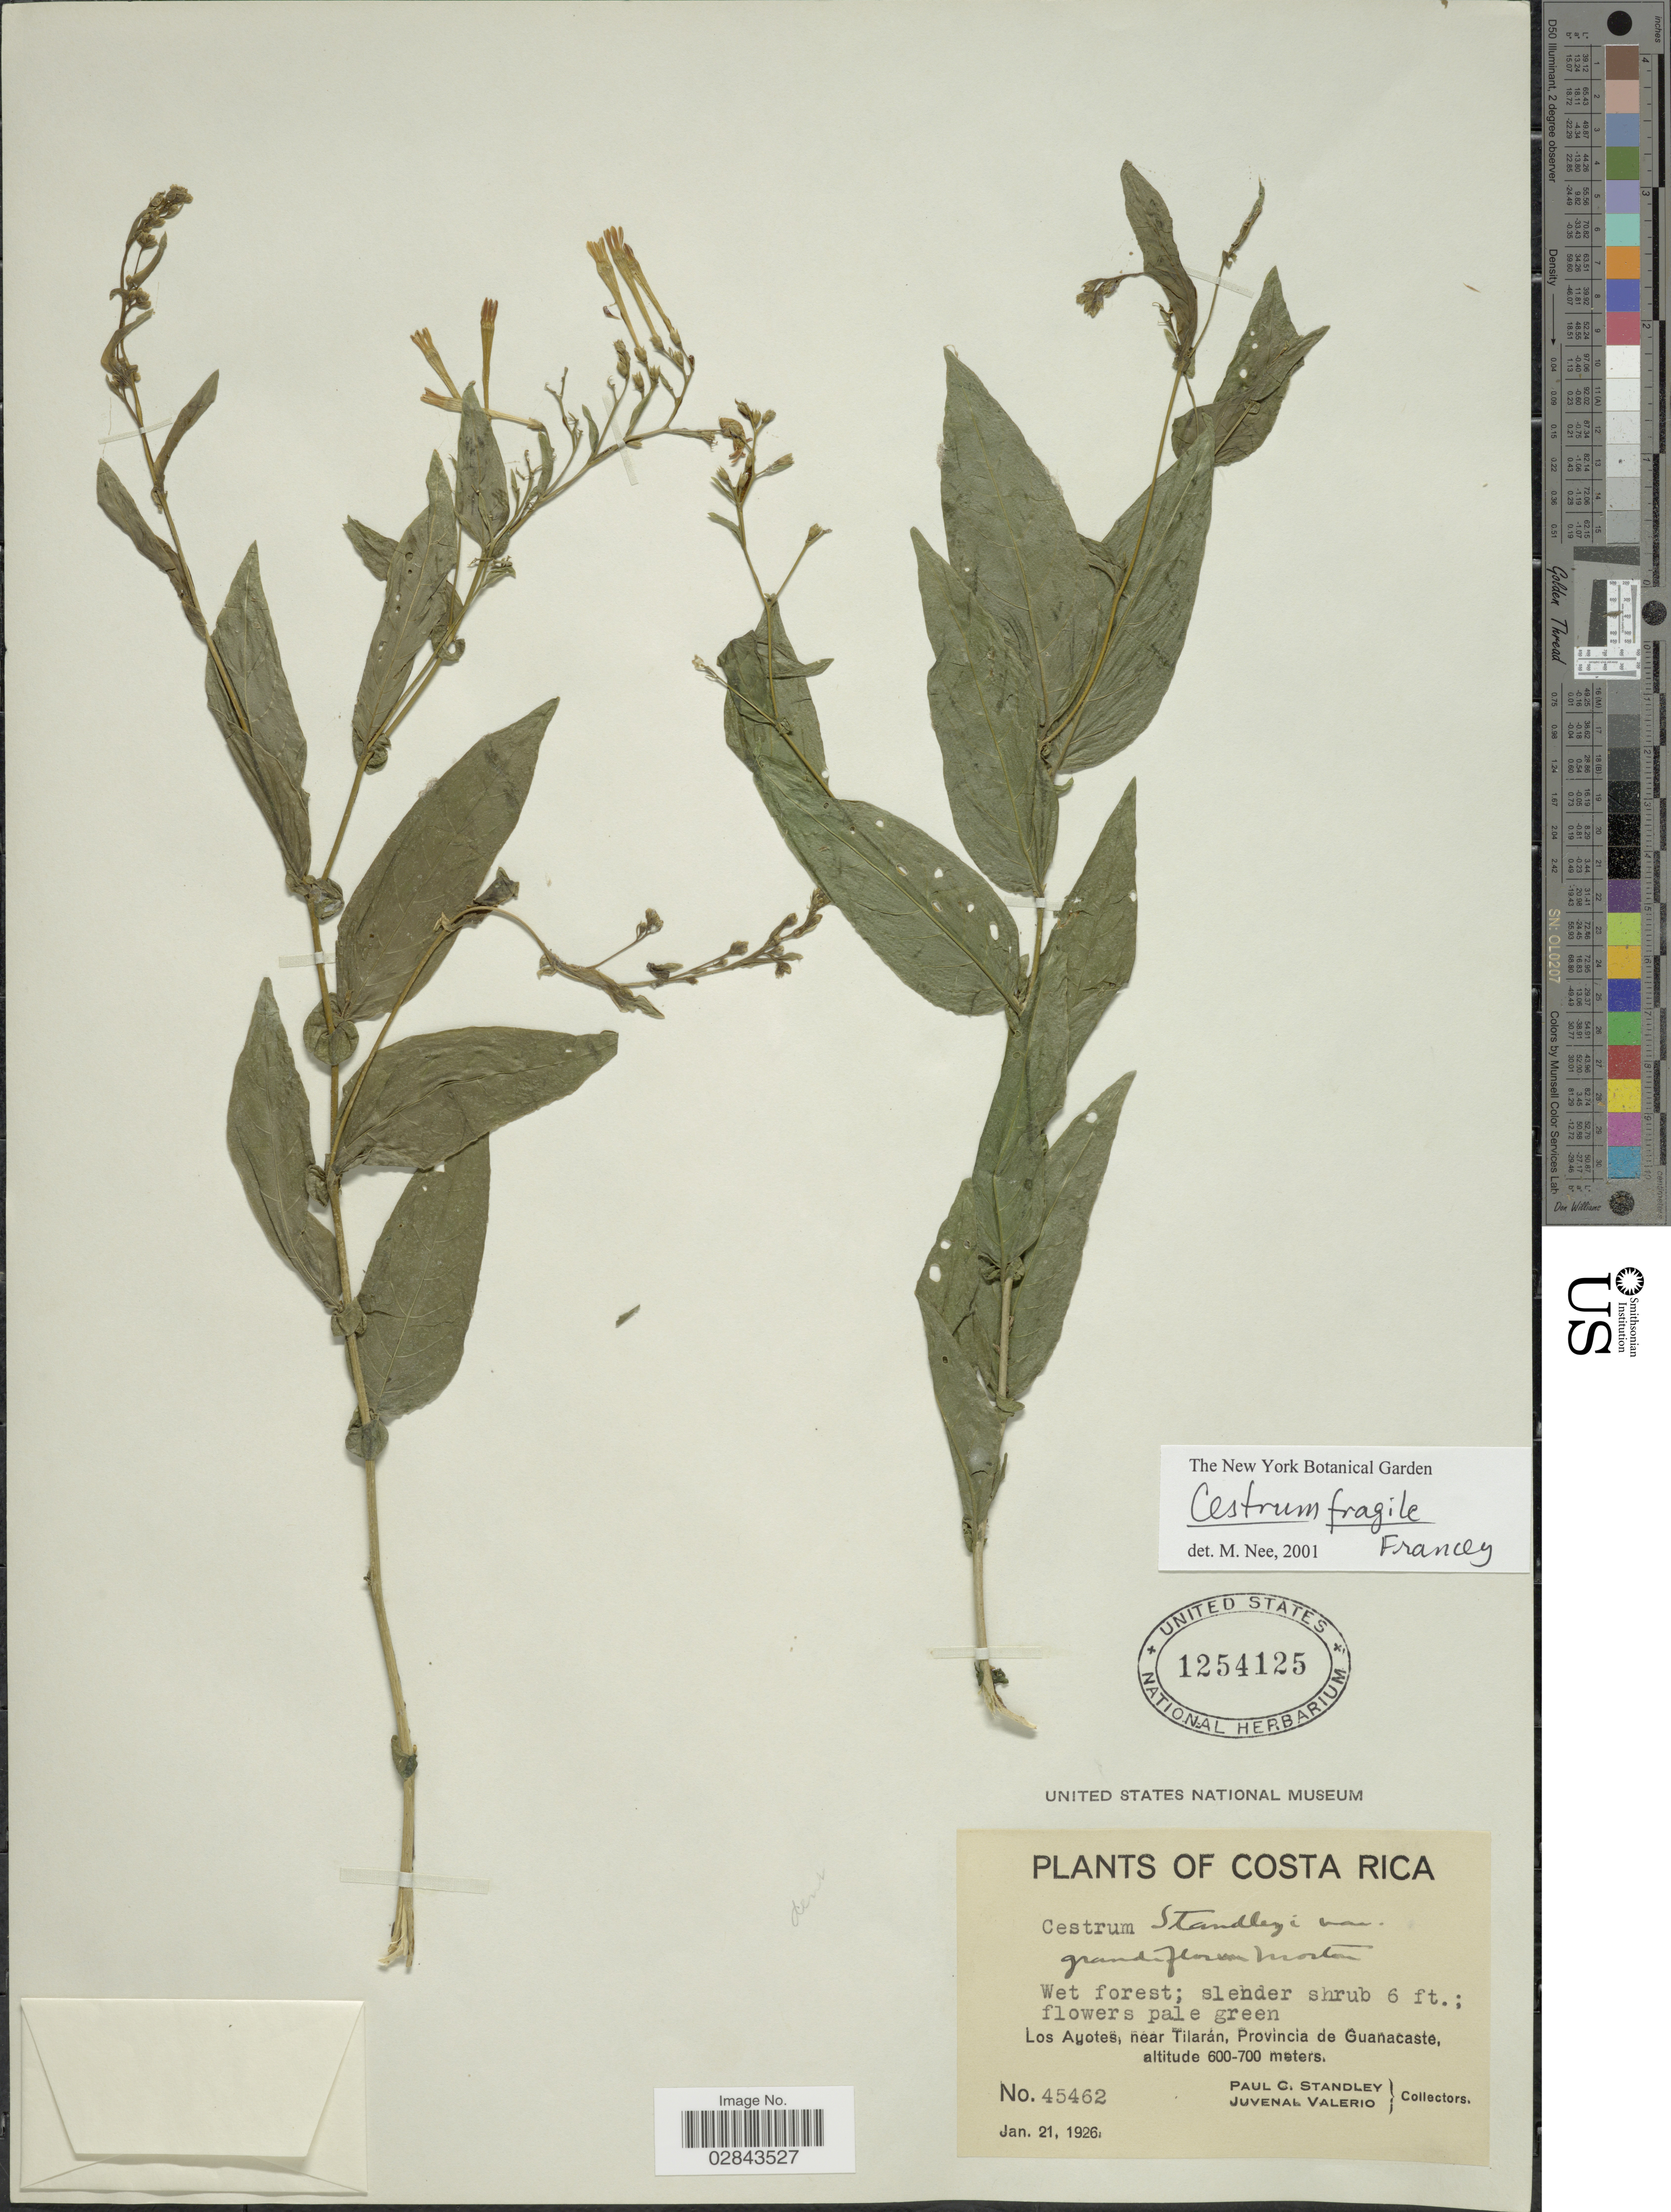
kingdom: Plantae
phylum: Tracheophyta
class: Magnoliopsida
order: Solanales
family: Solanaceae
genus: Cestrum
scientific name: Cestrum fragile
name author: Francey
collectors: P. C. Standley & J. Valerio R.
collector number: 45462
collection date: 1926-01-21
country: Costa Rica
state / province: Guanacaste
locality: Los Ayotes, near Tilarán, Provincia de Guanacaste.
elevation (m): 600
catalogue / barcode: US 1254125